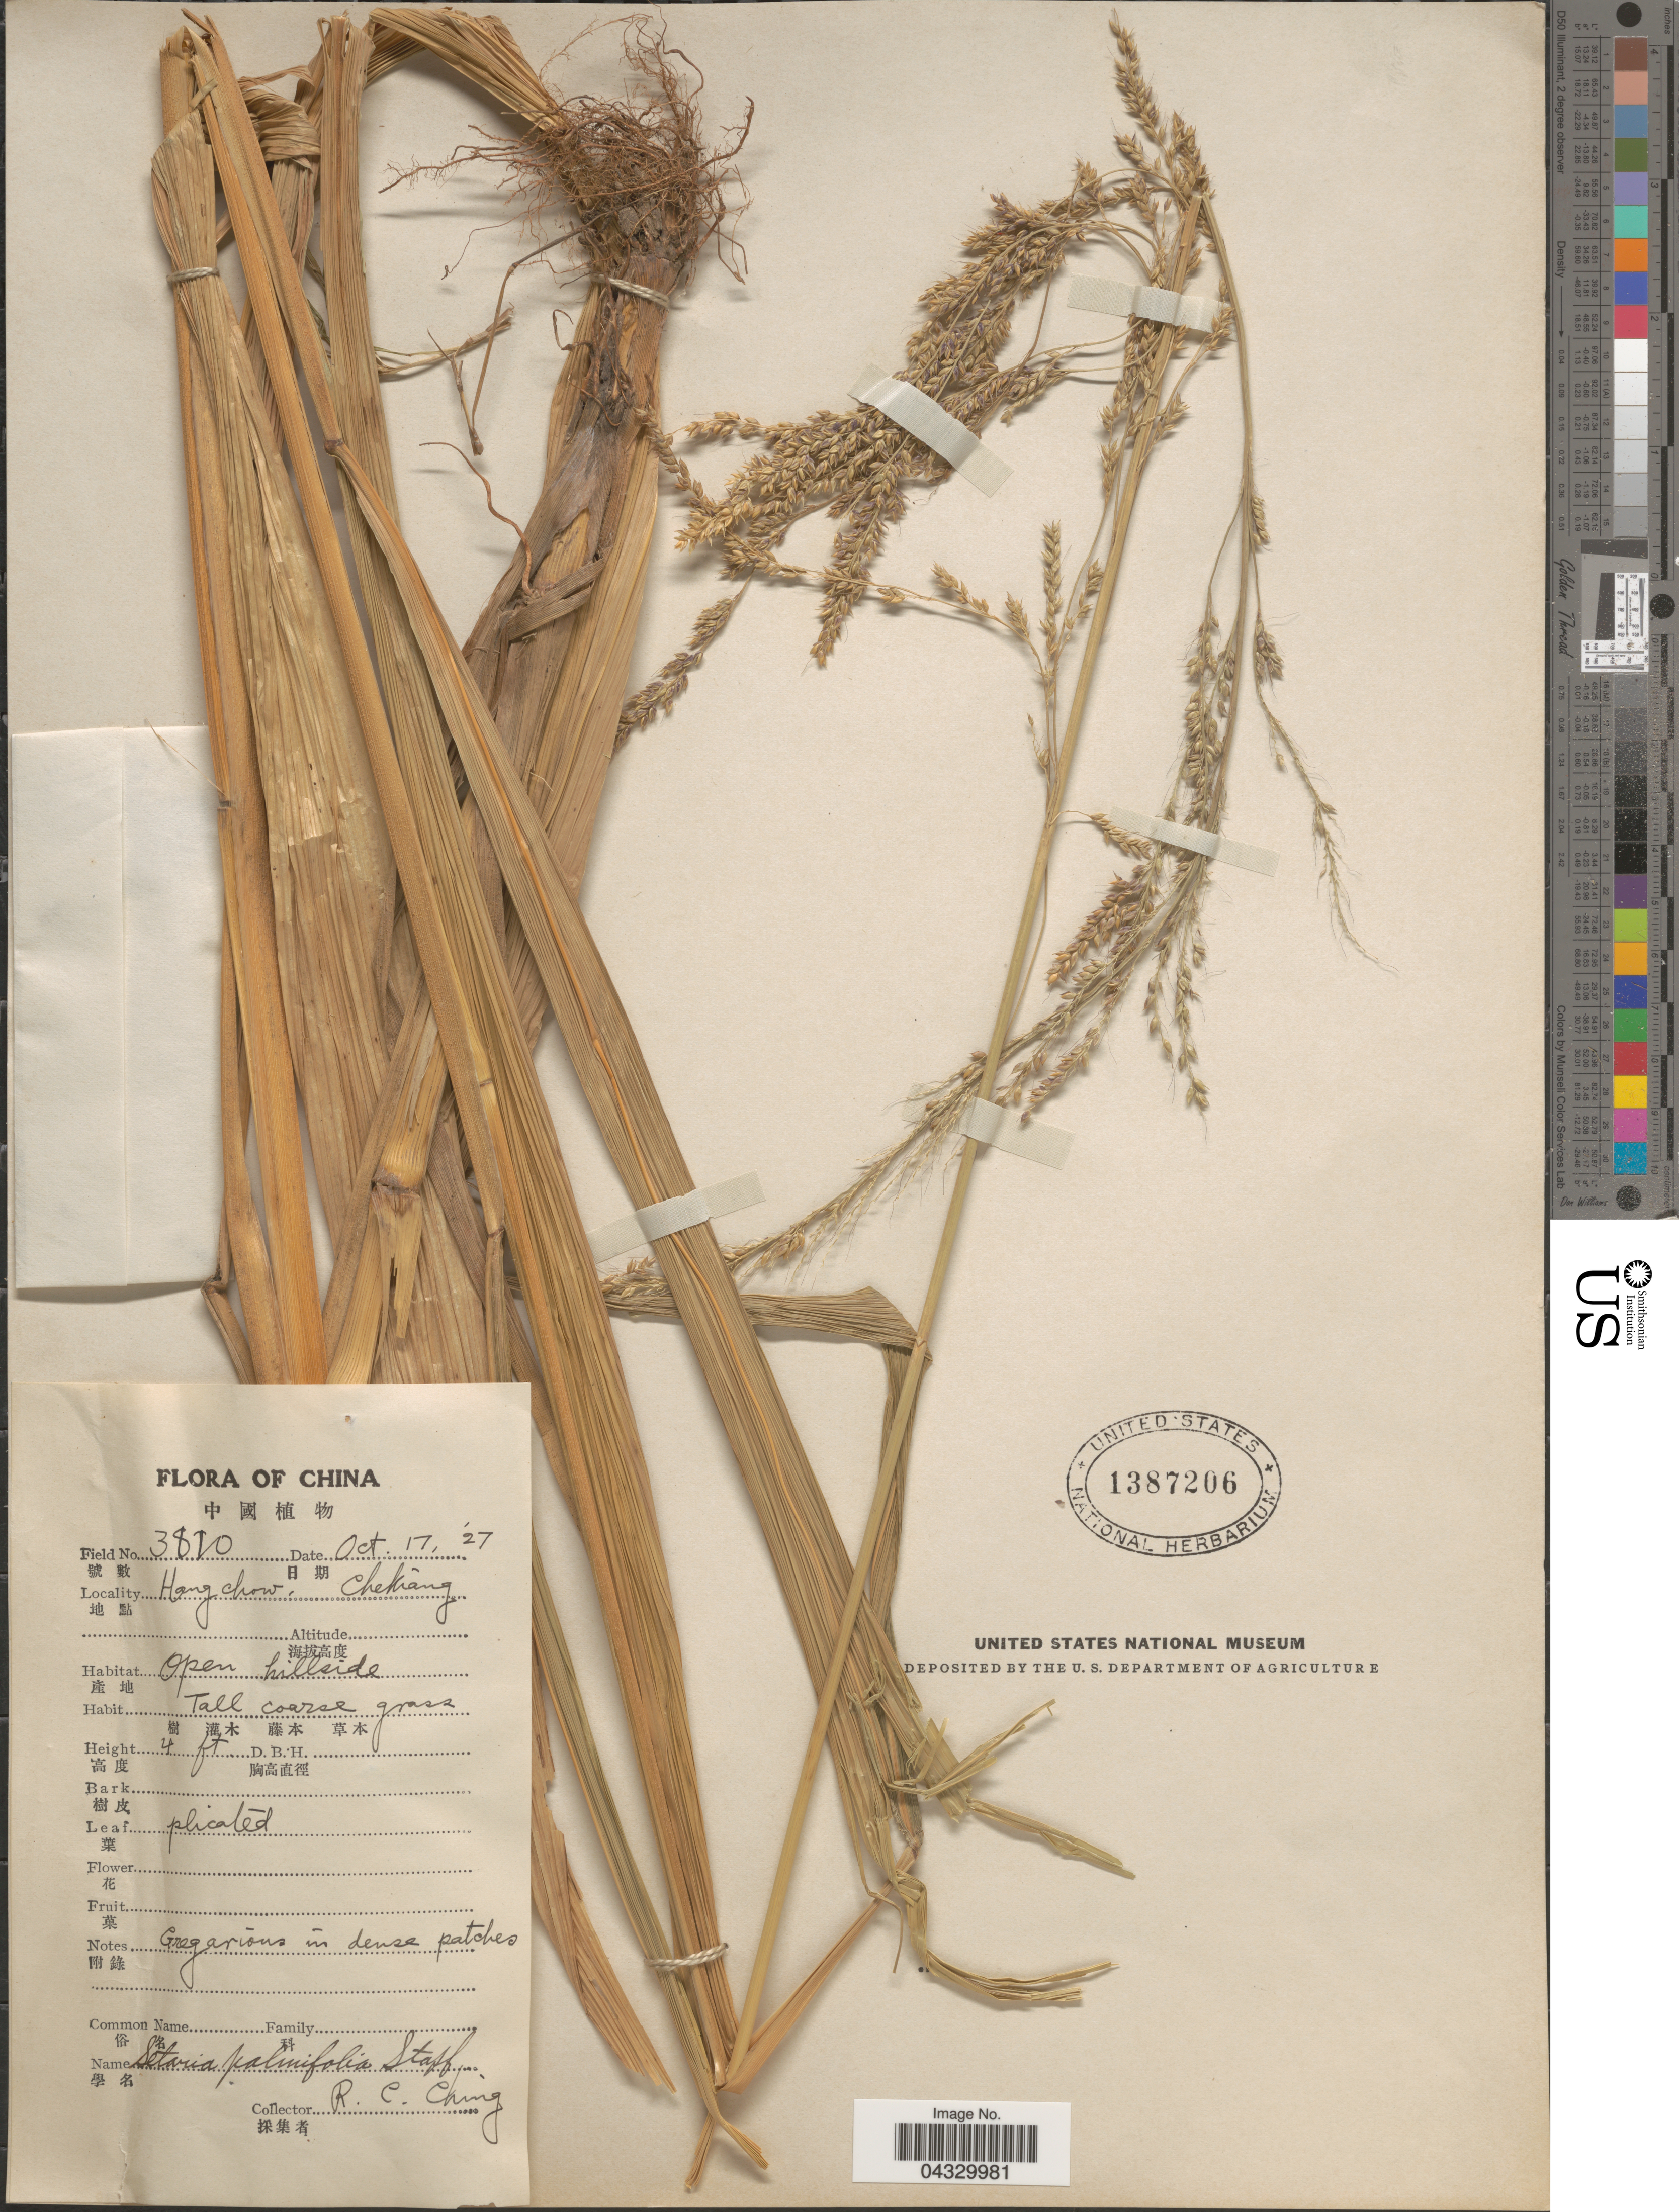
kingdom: Plantae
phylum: Tracheophyta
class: Liliopsida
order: Poales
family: Poaceae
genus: Setaria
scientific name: Setaria palmifolia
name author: (J. Koenig) Stapf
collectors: R. C. Ching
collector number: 3820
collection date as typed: Transcribed d/m/y: 17/10/27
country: China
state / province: Zhejiang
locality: Hongchow. Chekiang.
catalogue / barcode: US 1387206